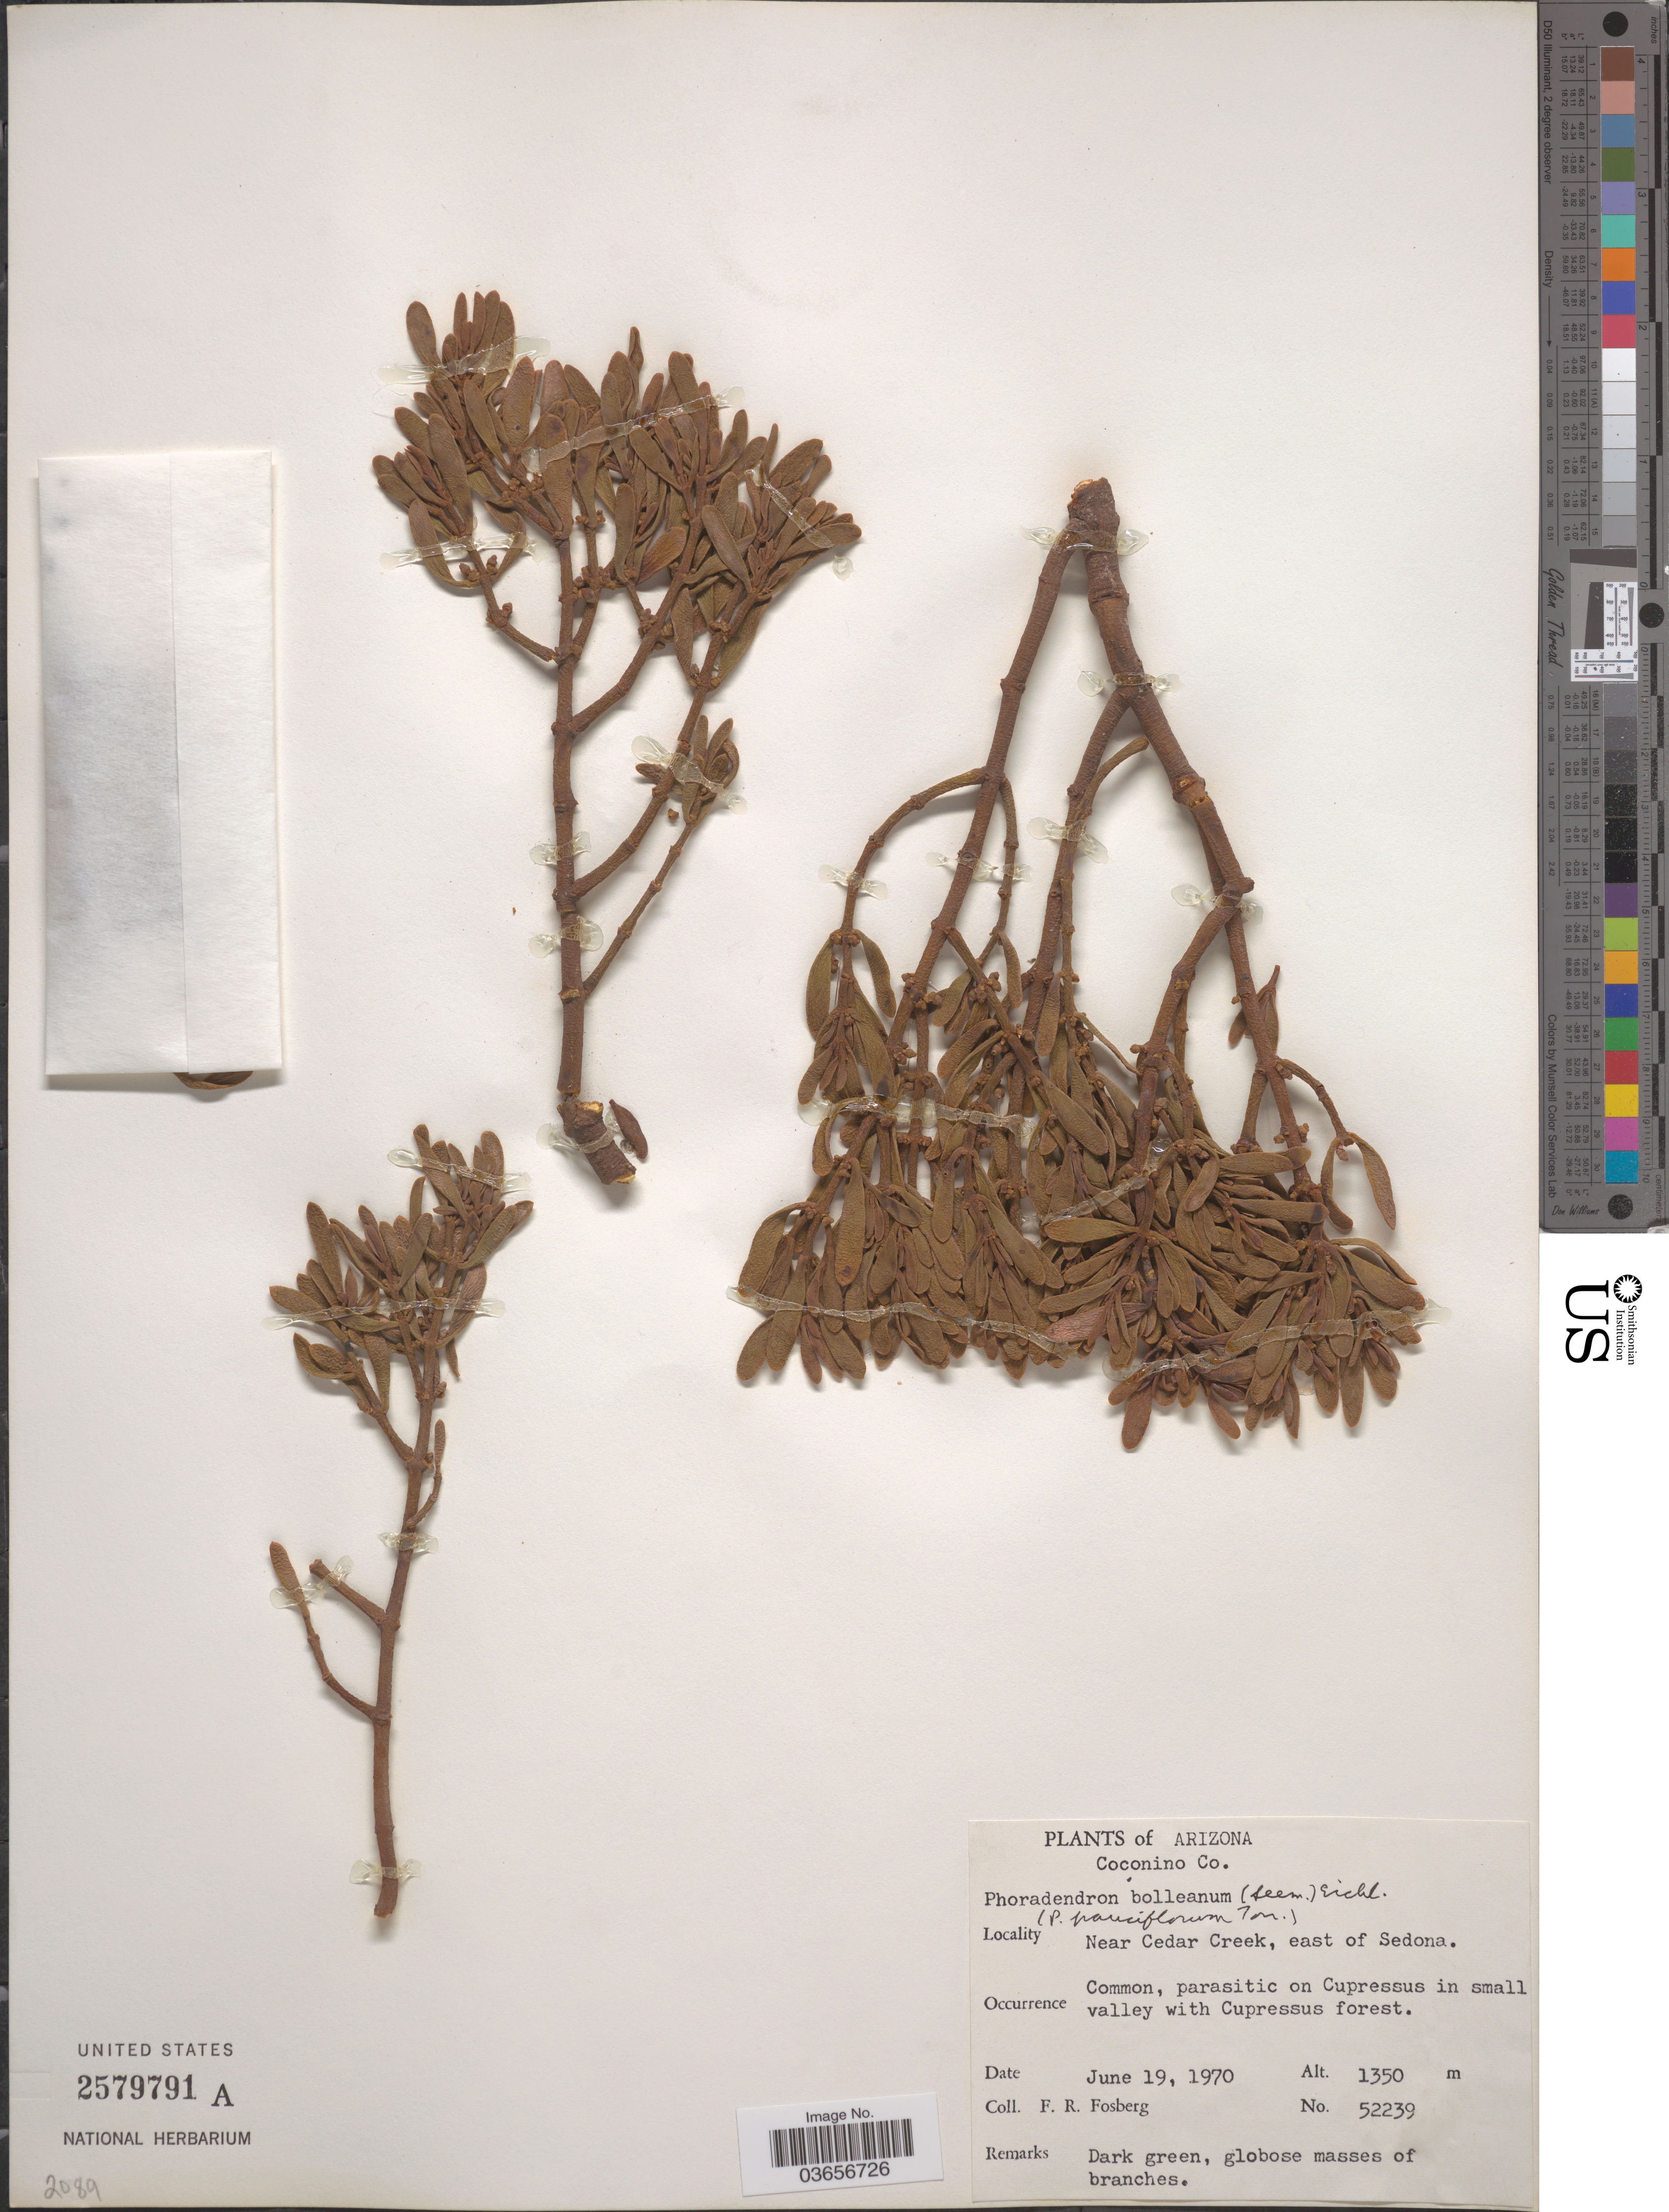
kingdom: Plantae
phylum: Tracheophyta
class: Magnoliopsida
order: Santalales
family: Viscaceae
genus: Phoradendron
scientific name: Phoradendron bolleanum var. pauciflorum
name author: (Torr.) Fosberg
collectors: F. R. Fosberg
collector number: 52239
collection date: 1970-06-19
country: United States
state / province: Arizona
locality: Coconino Co. Near Cedar Creek, east of Sedona.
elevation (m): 1350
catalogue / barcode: US 2579791A